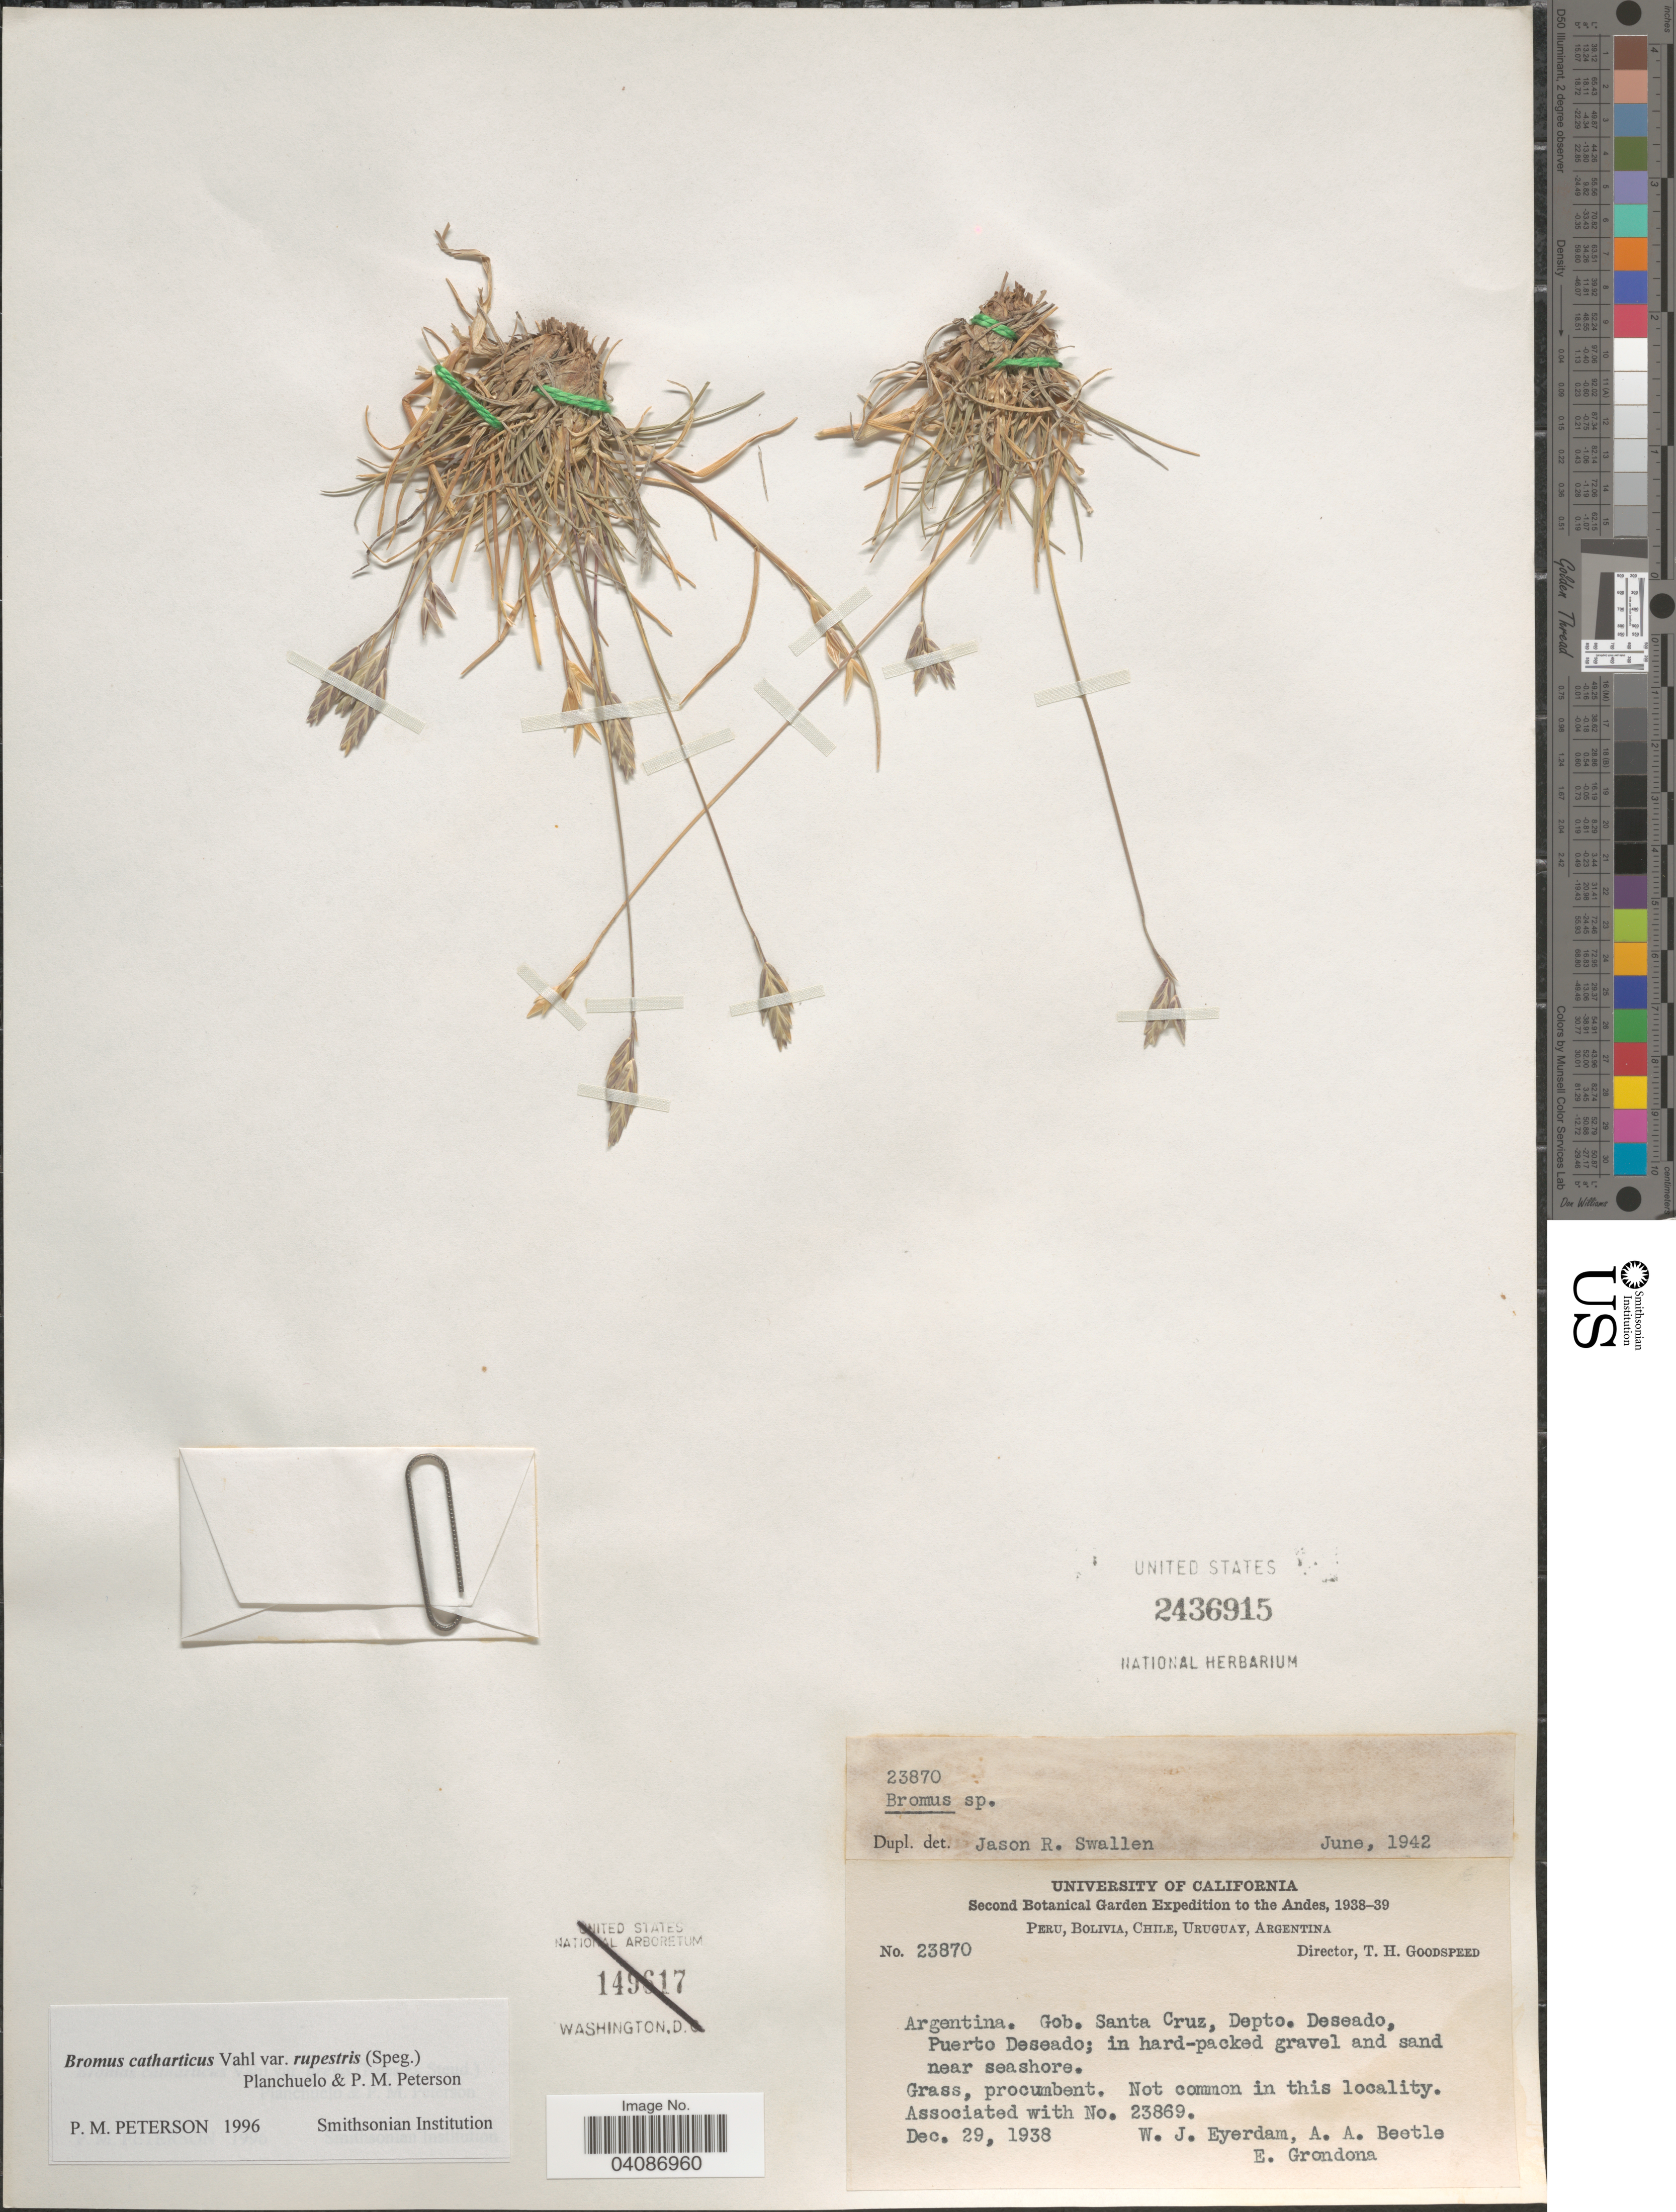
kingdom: Plantae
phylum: Tracheophyta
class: Liliopsida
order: Poales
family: Poaceae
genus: Bromus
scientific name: Bromus cebadilla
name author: Steud.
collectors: W. J. Eyerdam, A. A. Beetle & E. Grondona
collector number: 23870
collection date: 1938-12-29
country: Argentina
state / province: Santa Cruz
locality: Depto. Deseado, Puerto Deseado; in hard-packed gravel and sand near seashore.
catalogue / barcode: US 2436915